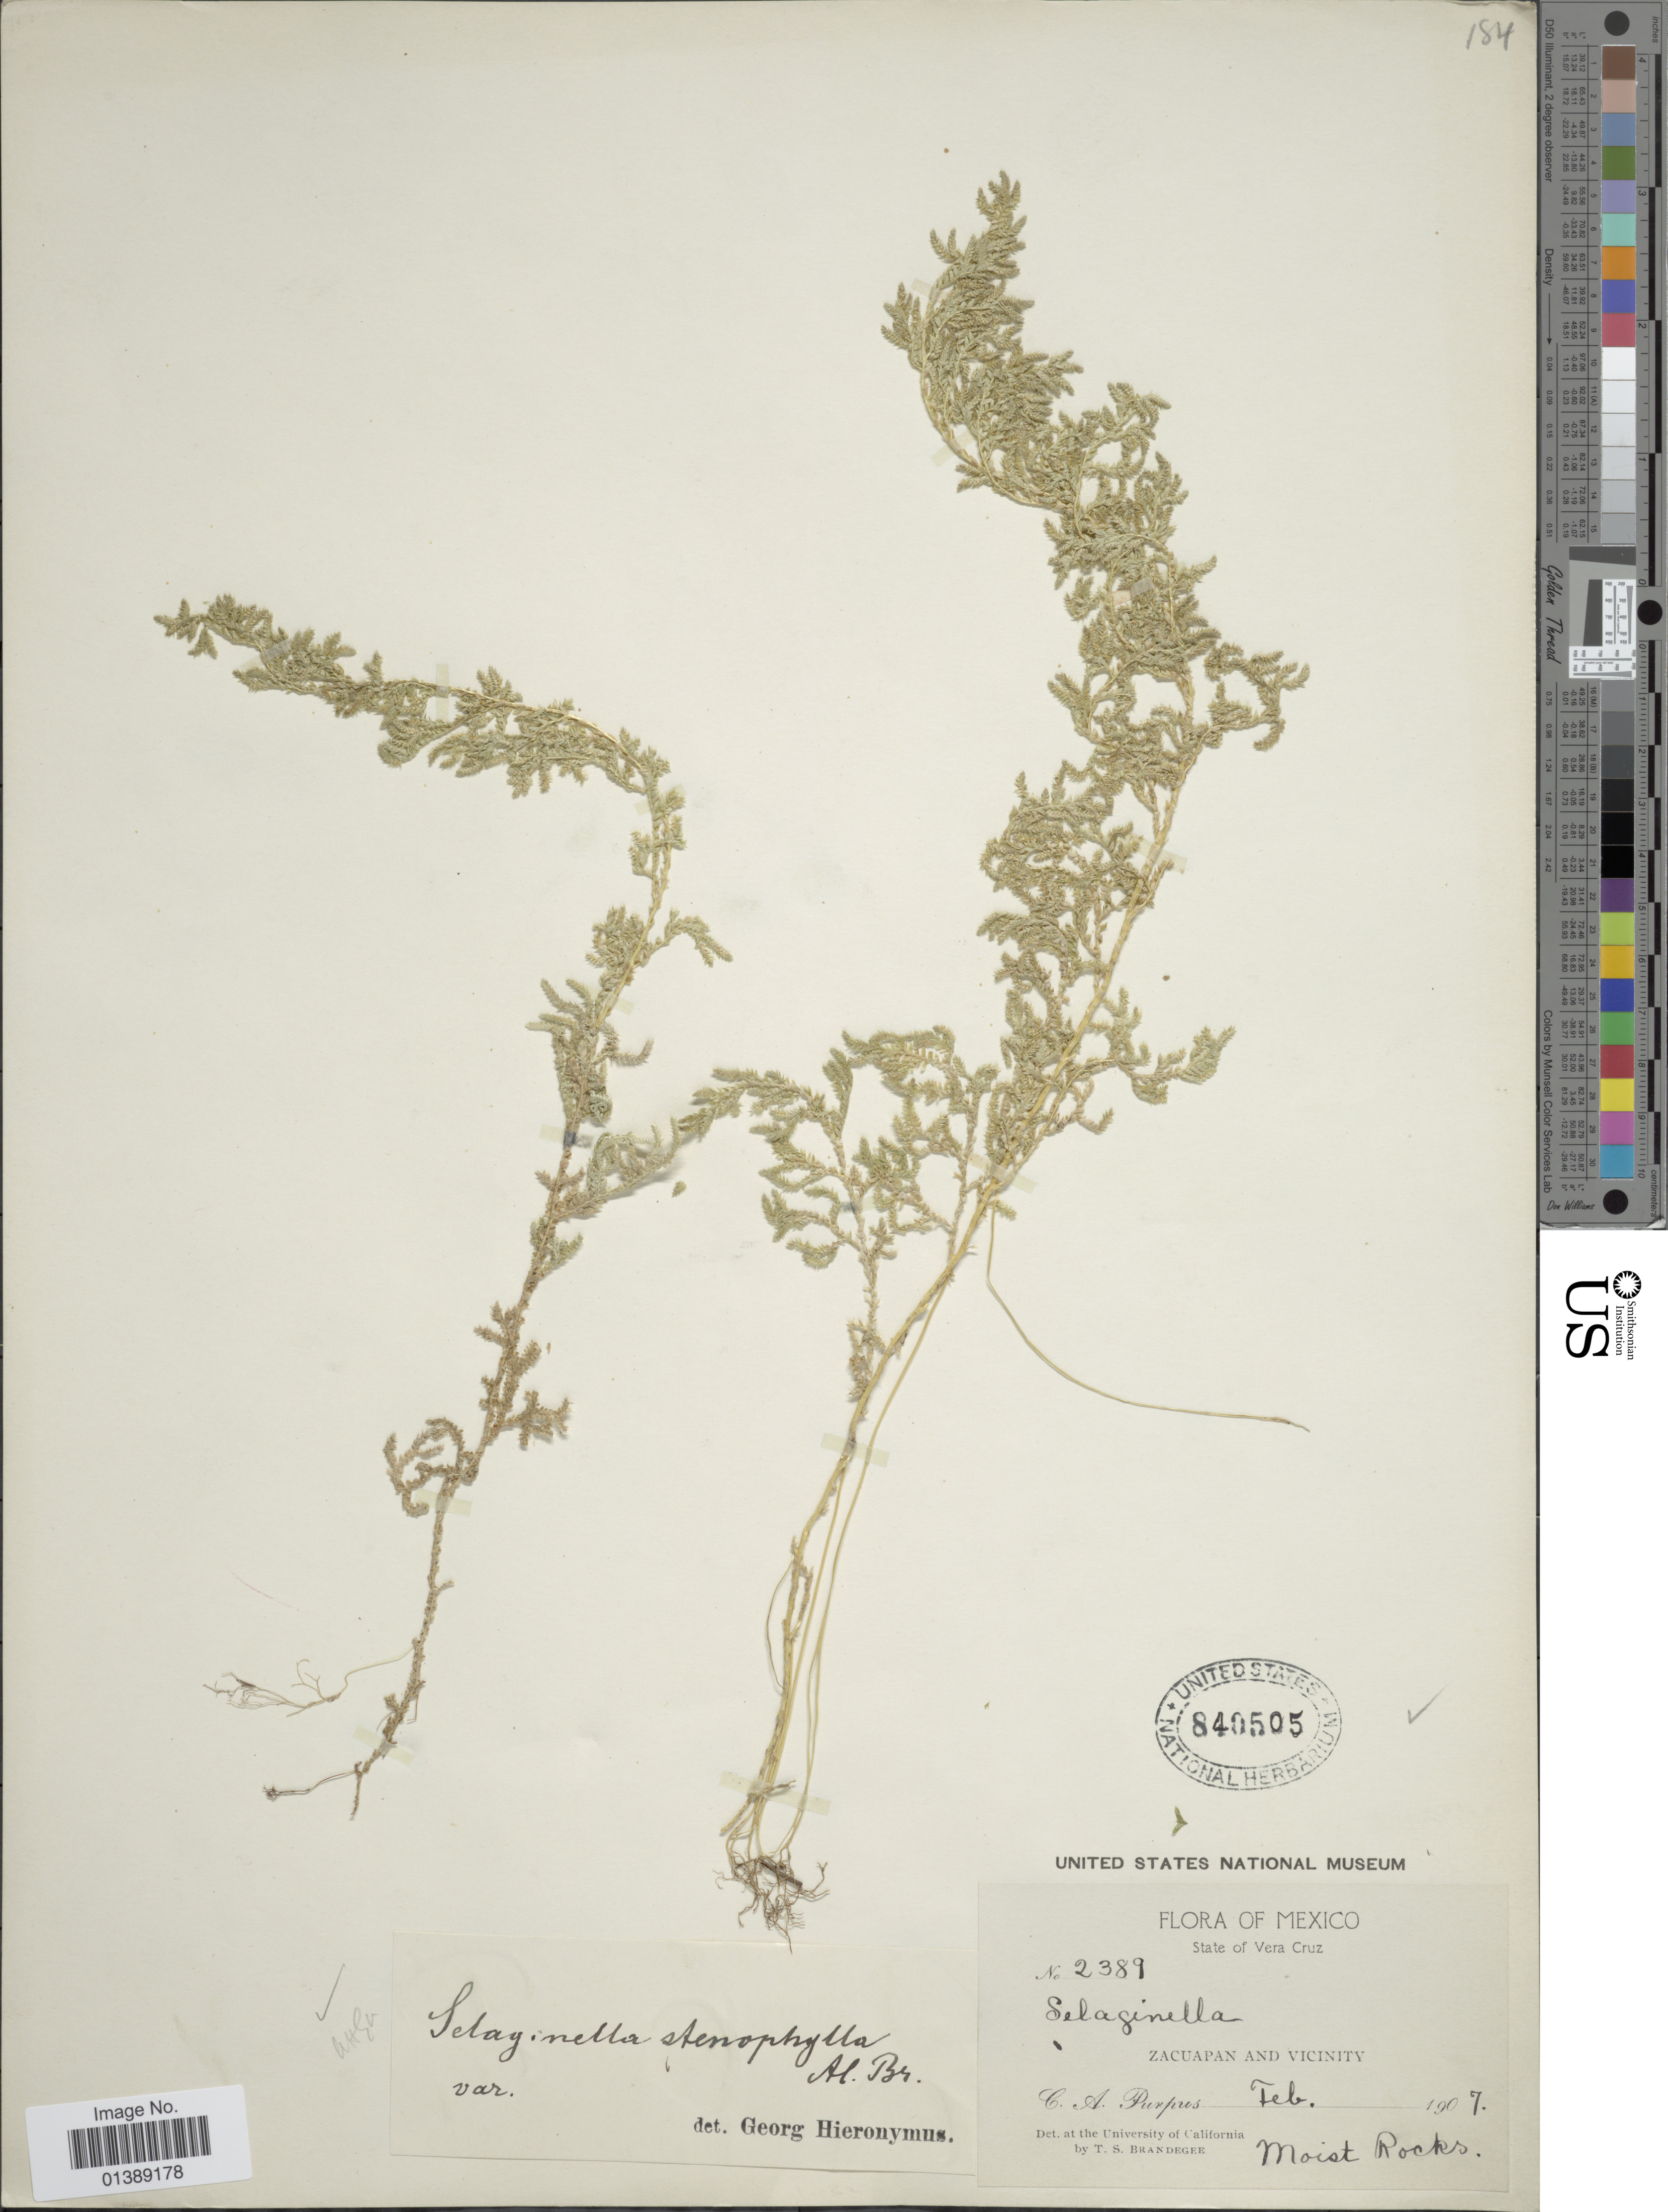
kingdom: Plantae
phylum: Tracheophyta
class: Lycopodiopsida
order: Selaginellales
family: Selaginellaceae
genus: Selaginella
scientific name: Selaginella stenophylla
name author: A. Braun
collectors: C. A. Purpus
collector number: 2389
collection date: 1907-02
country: Mexico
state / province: Veracruz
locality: Vera Cruz, Zacuapan and Vicinity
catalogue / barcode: US 840505